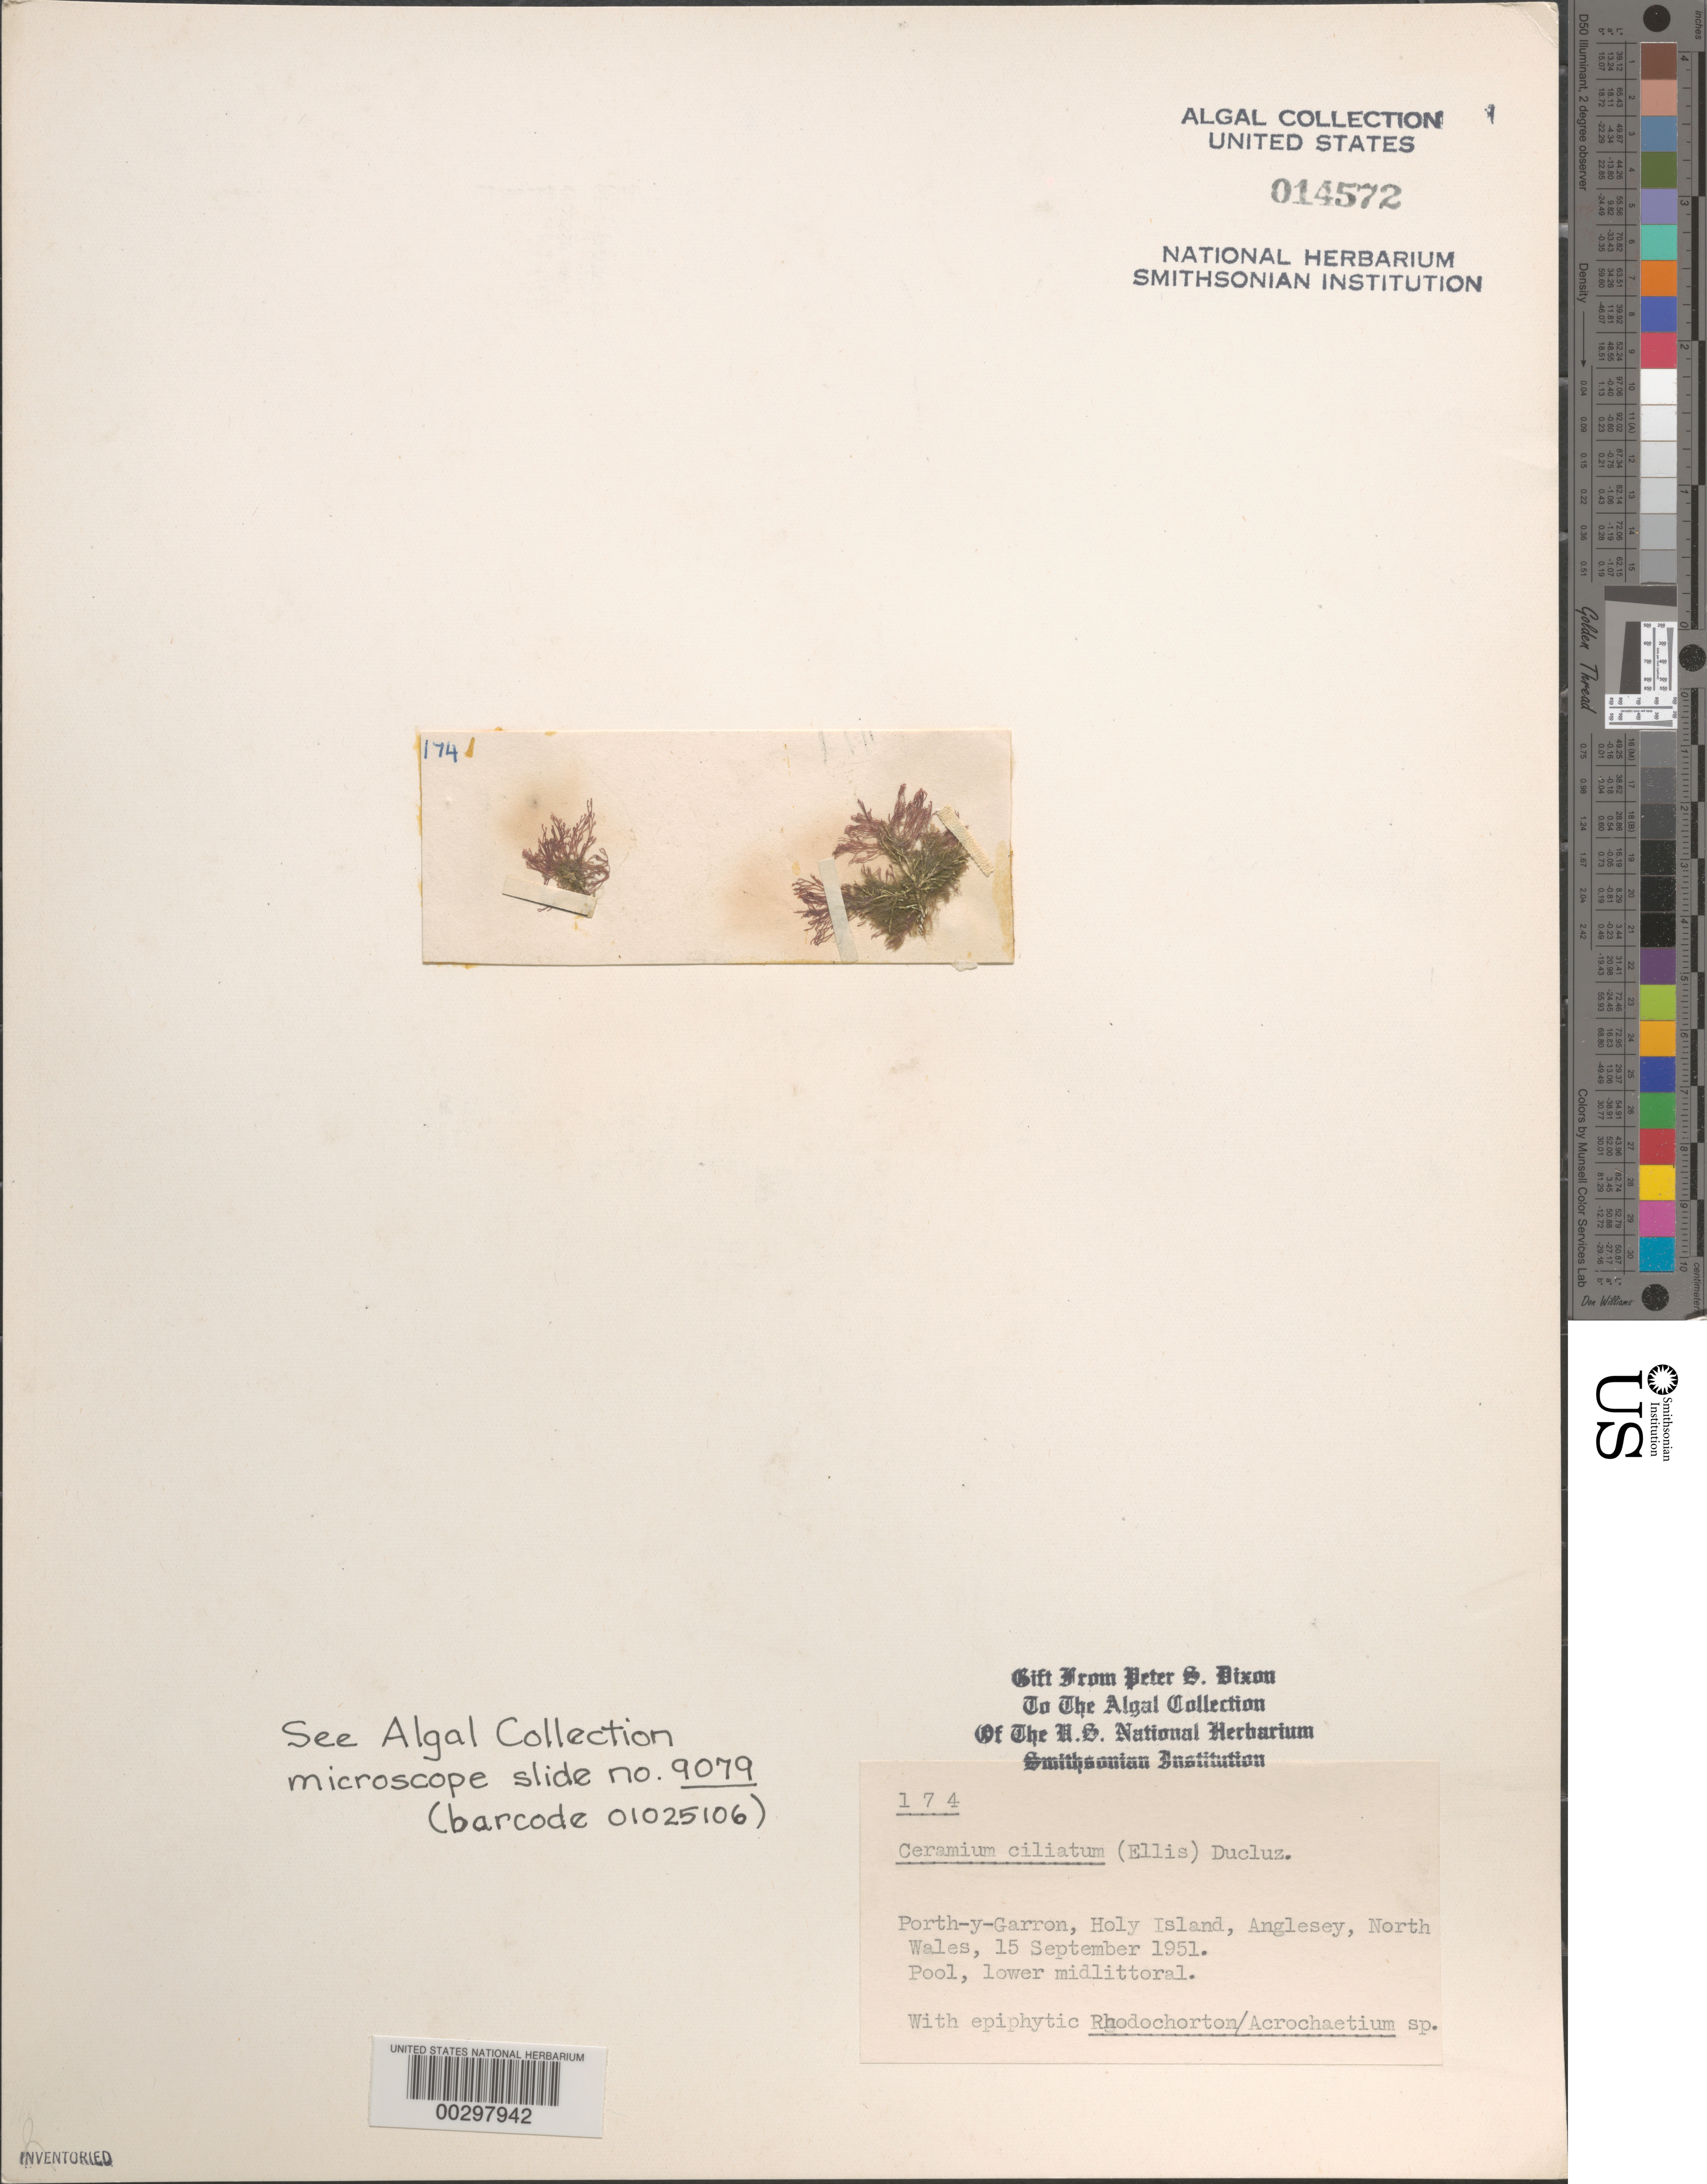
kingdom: Plantae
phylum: Rhodophyta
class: Florideophyceae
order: Ceramiales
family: Ceramiaceae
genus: Ceramium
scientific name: Ceramium ciliatum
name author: (J. Ellis) Ducluzeau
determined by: Dixon, P. S.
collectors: P. S. Dixon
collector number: PSD 174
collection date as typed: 15 Sep 1951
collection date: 1951-09-15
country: United Kingdom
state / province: Wales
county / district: Gwynedd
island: Anglesey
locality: Porth-y-Garron, Holy Island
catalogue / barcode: US 14572